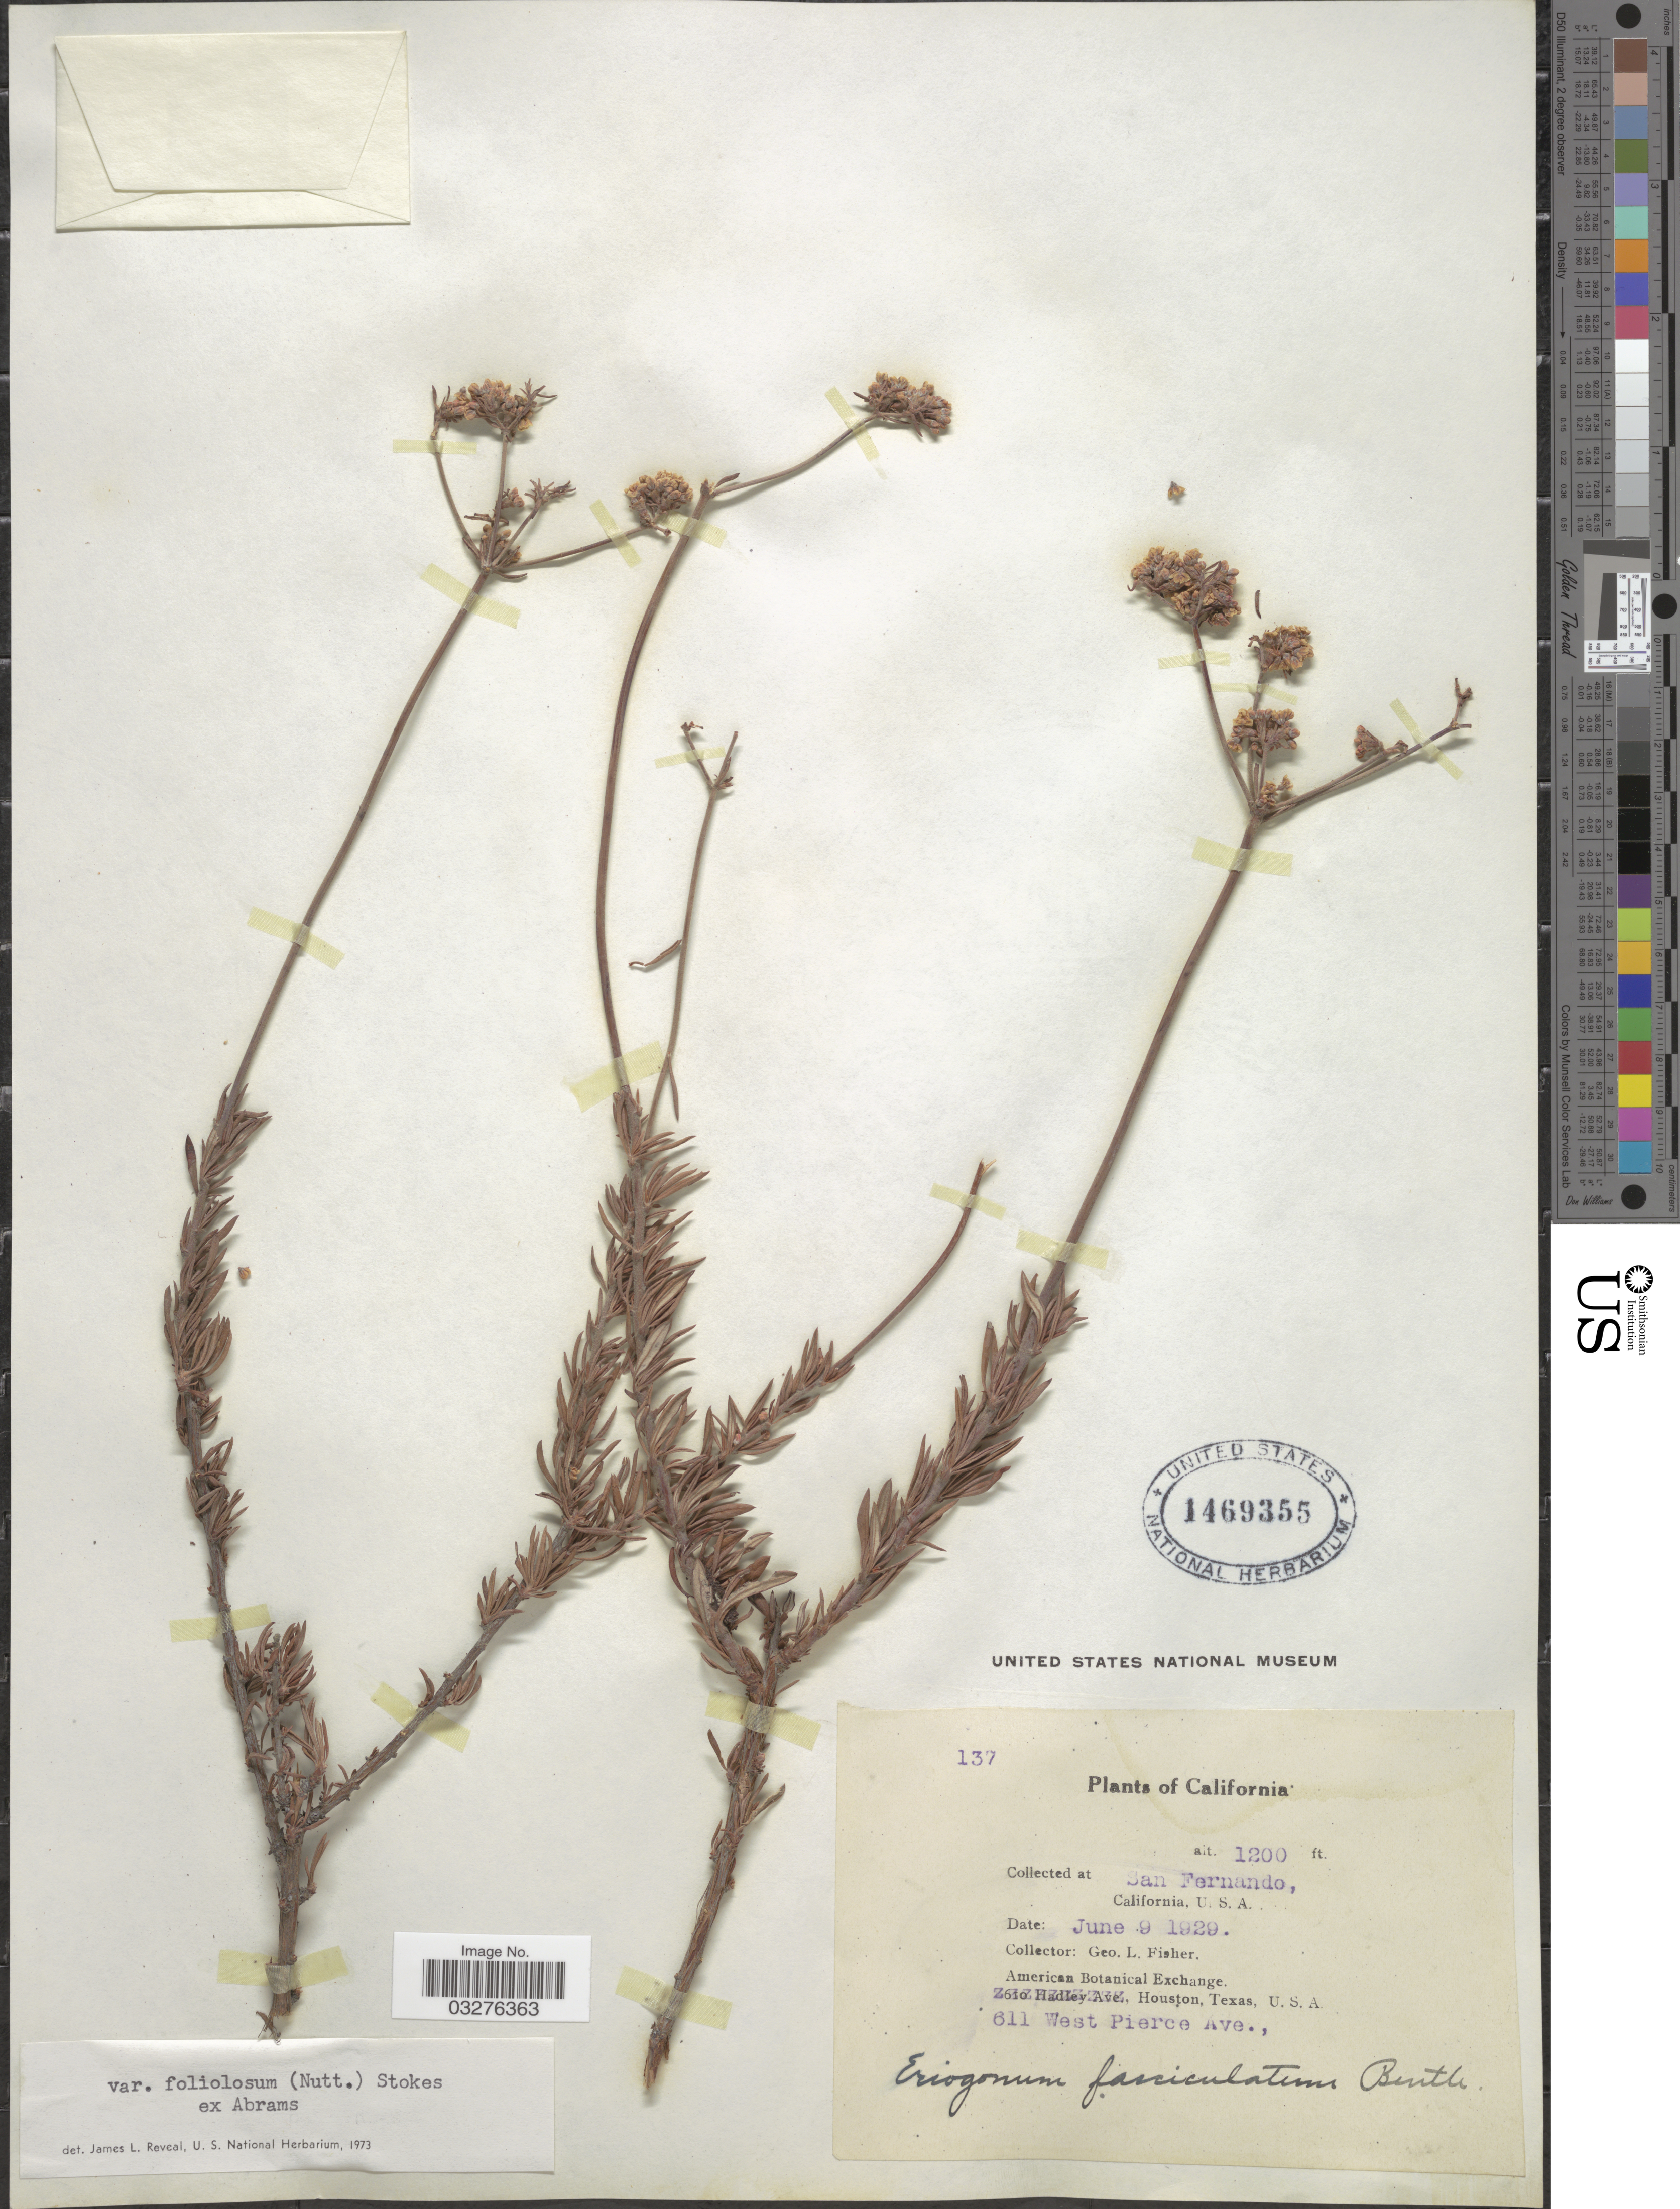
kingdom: Plantae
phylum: Tracheophyta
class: Magnoliopsida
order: Caryophyllales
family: Polygonaceae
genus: Eriogonum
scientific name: Eriogonum fasciculatum var. foliolosum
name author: (Nutt.) S. Stokes ex Abrams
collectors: G. L. Fisher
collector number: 137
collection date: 1929-06-09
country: United States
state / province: California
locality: San Fernando.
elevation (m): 366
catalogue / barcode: US 1469355